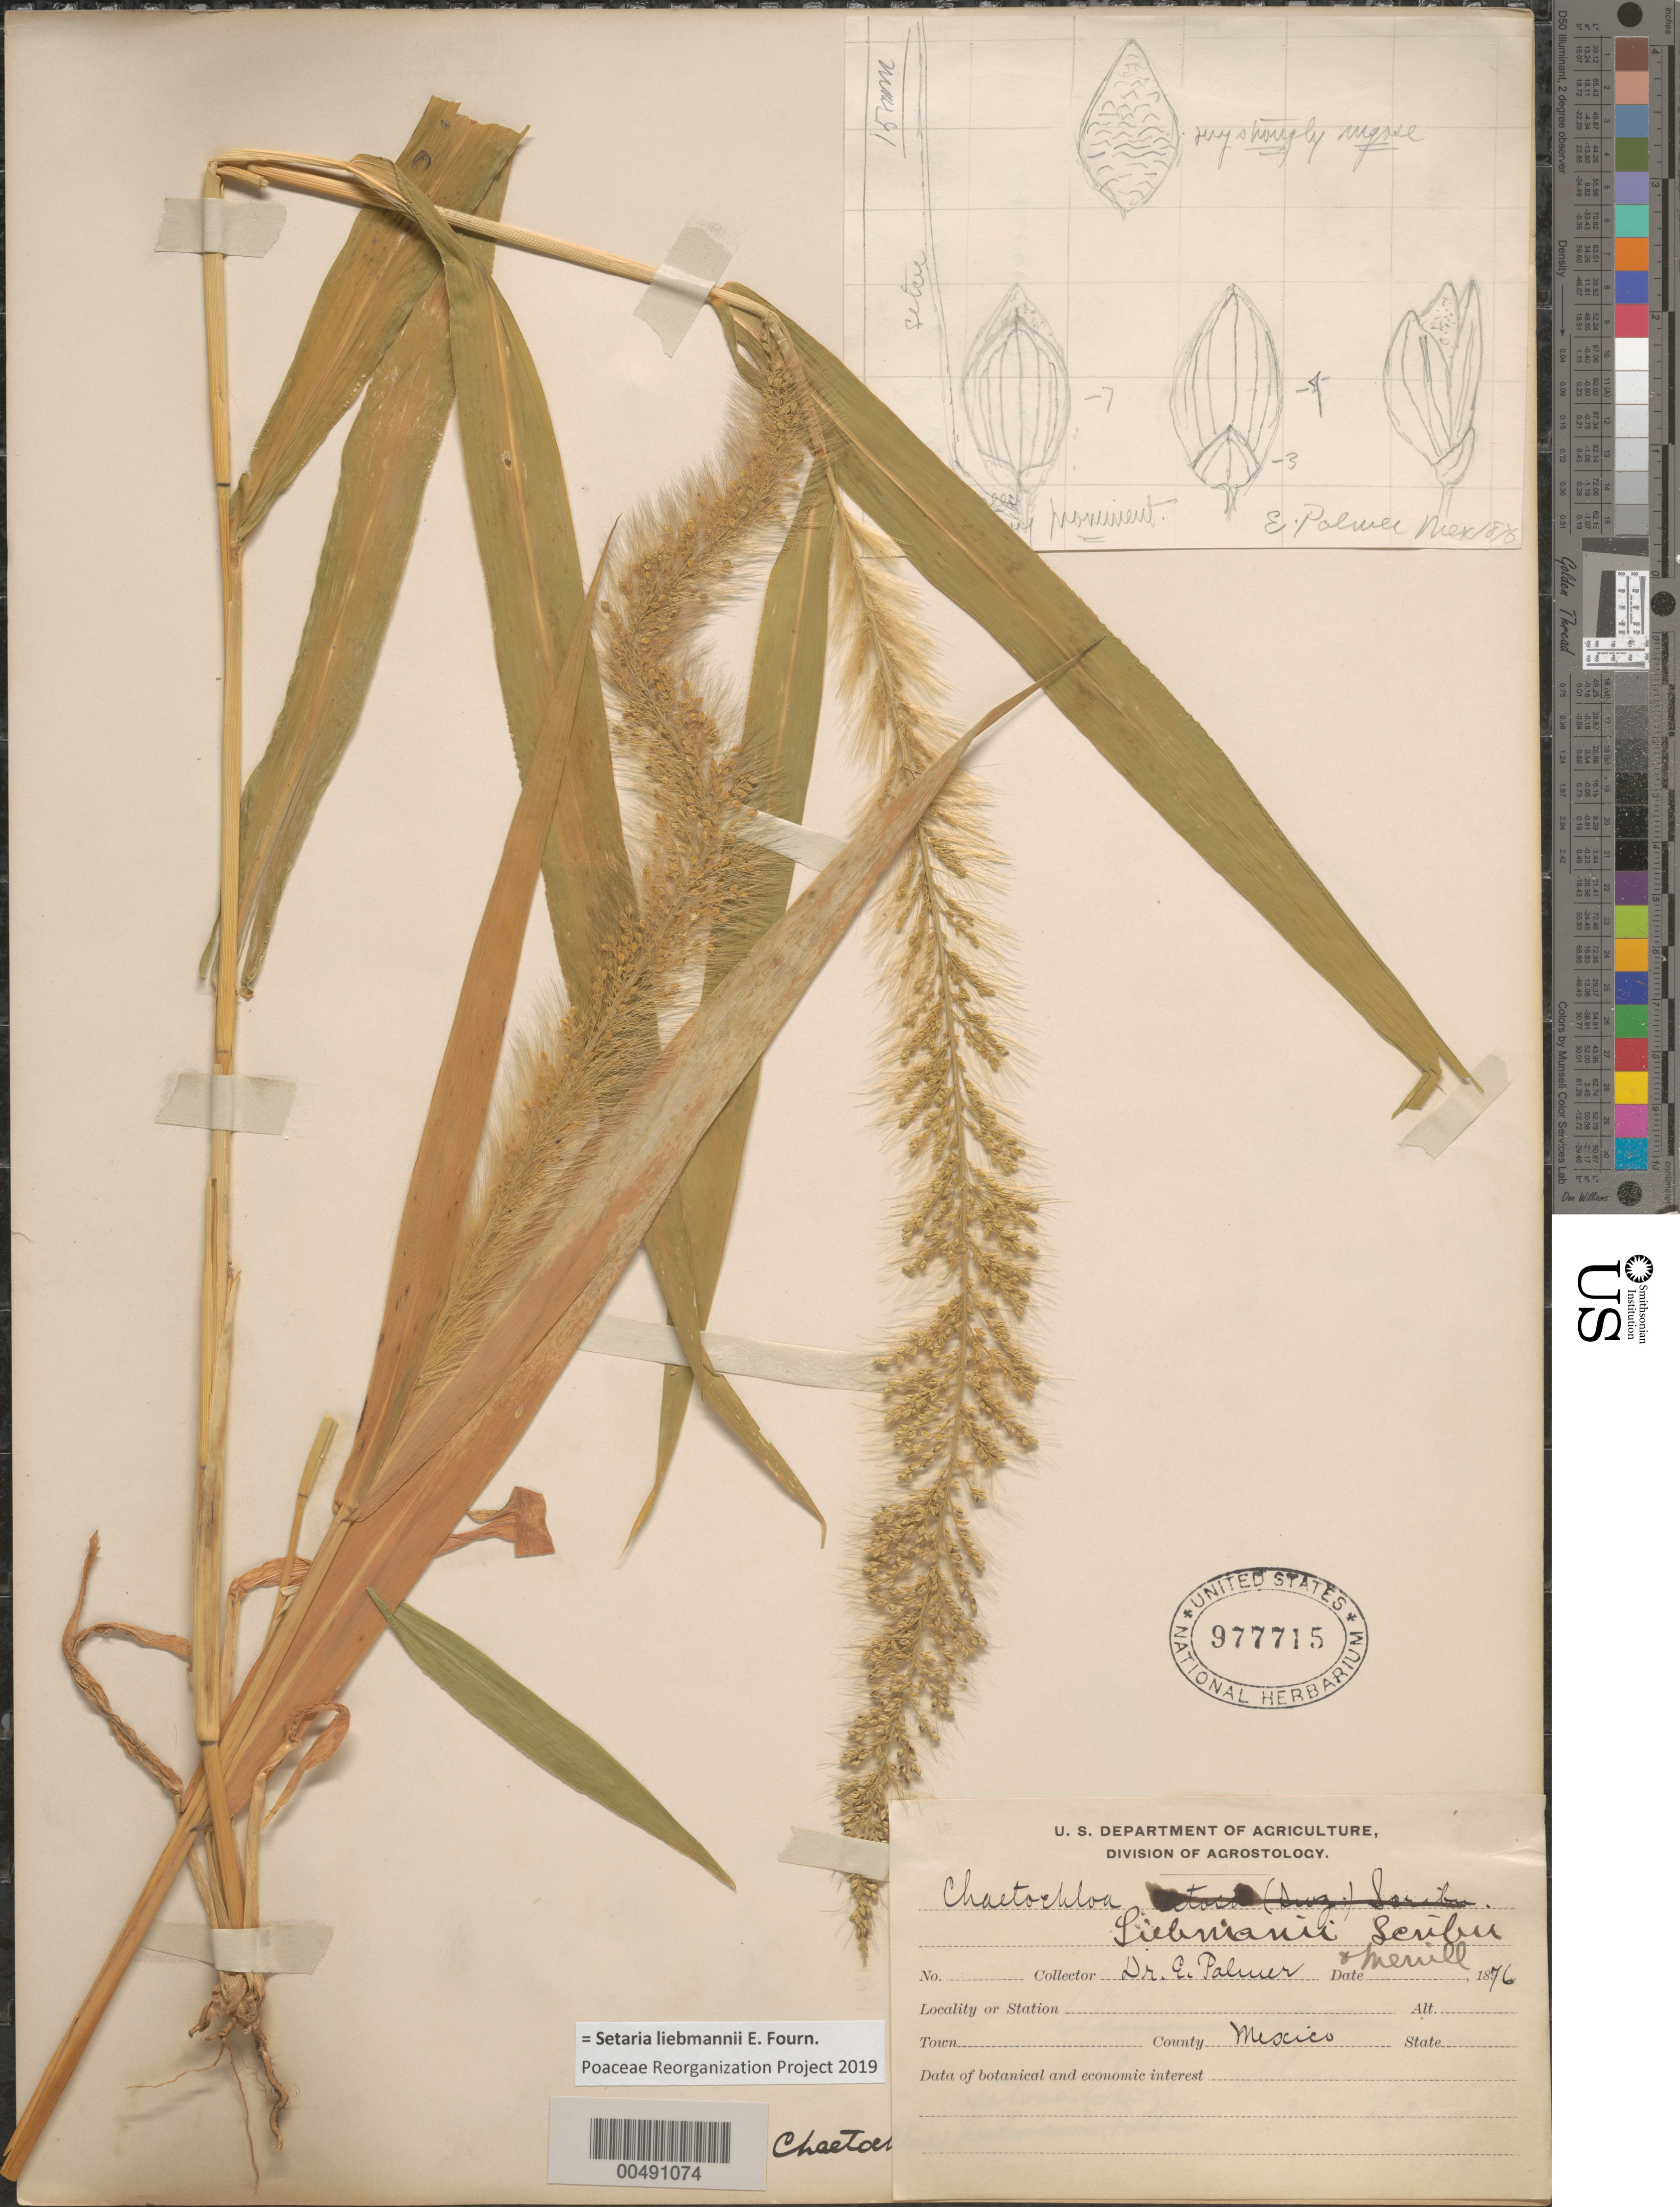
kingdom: Plantae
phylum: Tracheophyta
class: Liliopsida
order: Poales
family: Poaceae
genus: Setaria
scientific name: Setaria liebmannii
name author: E. Fourn.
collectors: E. Palmer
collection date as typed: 1876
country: Mexico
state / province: Durango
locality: San Ramon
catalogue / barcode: US 977715